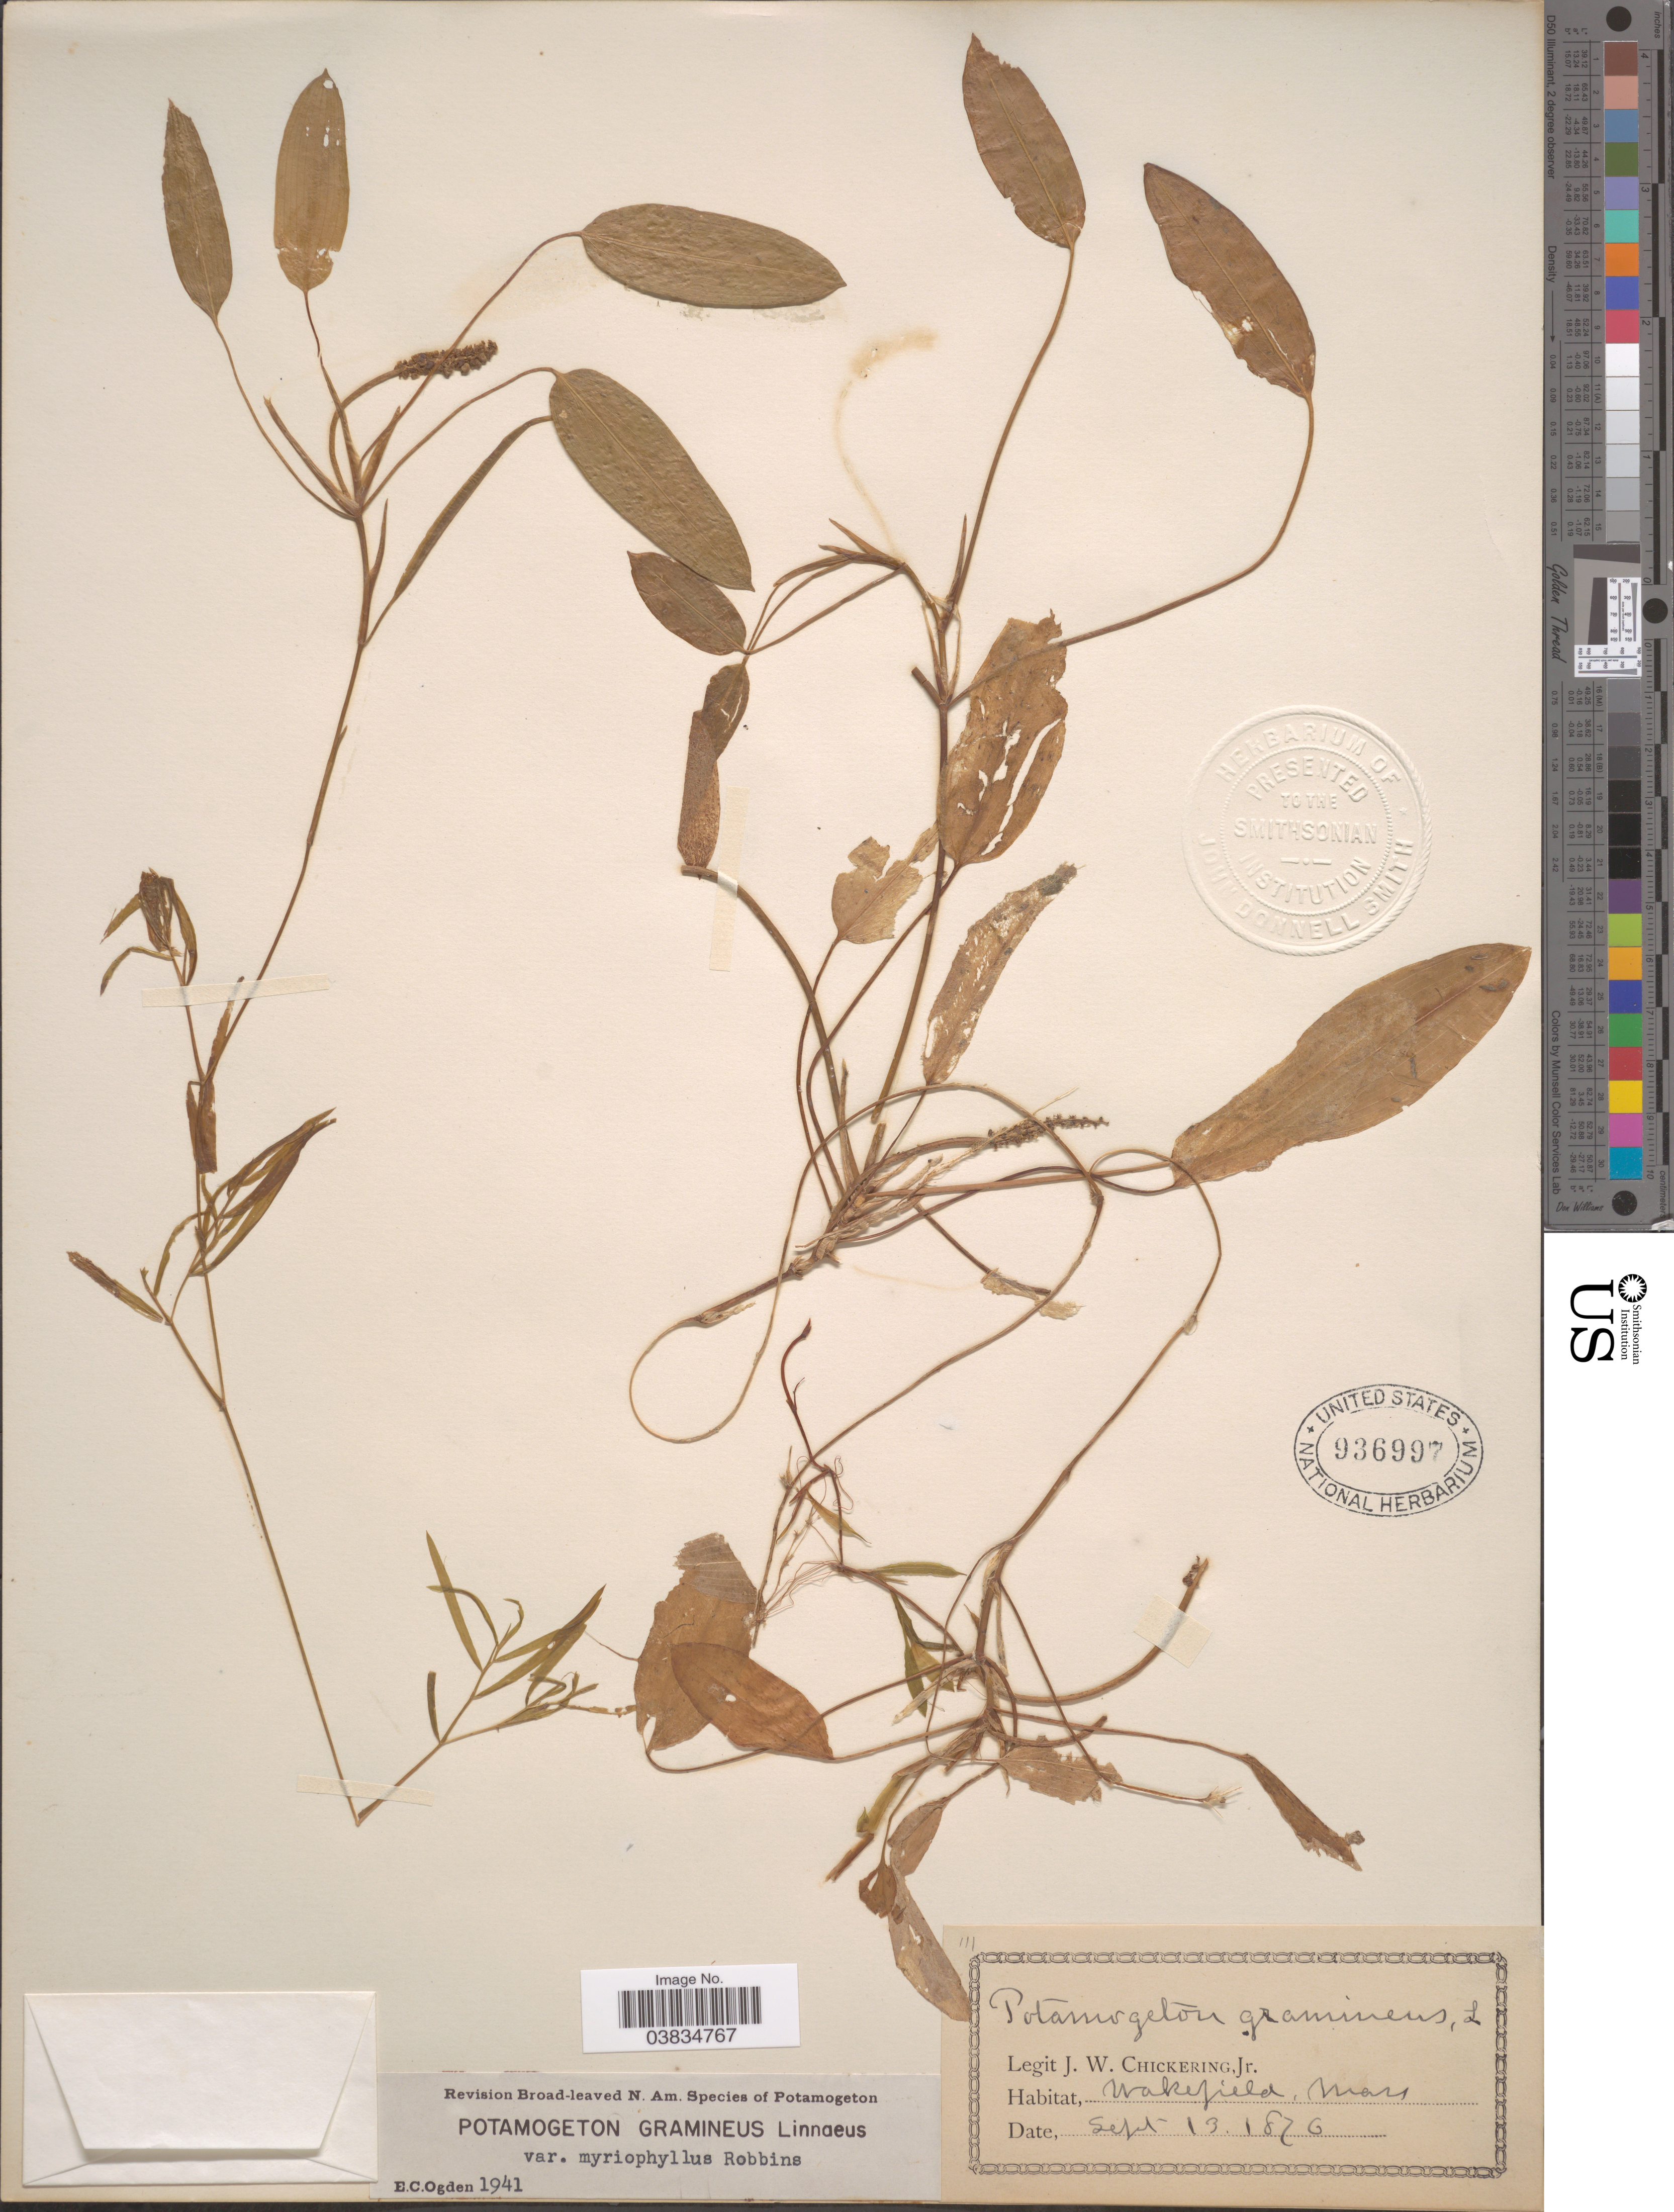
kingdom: Plantae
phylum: Tracheophyta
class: Liliopsida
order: Alismatales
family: Potamogetonaceae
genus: Potamogeton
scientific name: Potamogeton gramineus var. myriophyllus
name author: J.W. Robbins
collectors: J. W. Chickering Jr.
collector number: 111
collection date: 1876-09-13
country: United States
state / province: Massachusetts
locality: Wakefield.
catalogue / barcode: US 936997